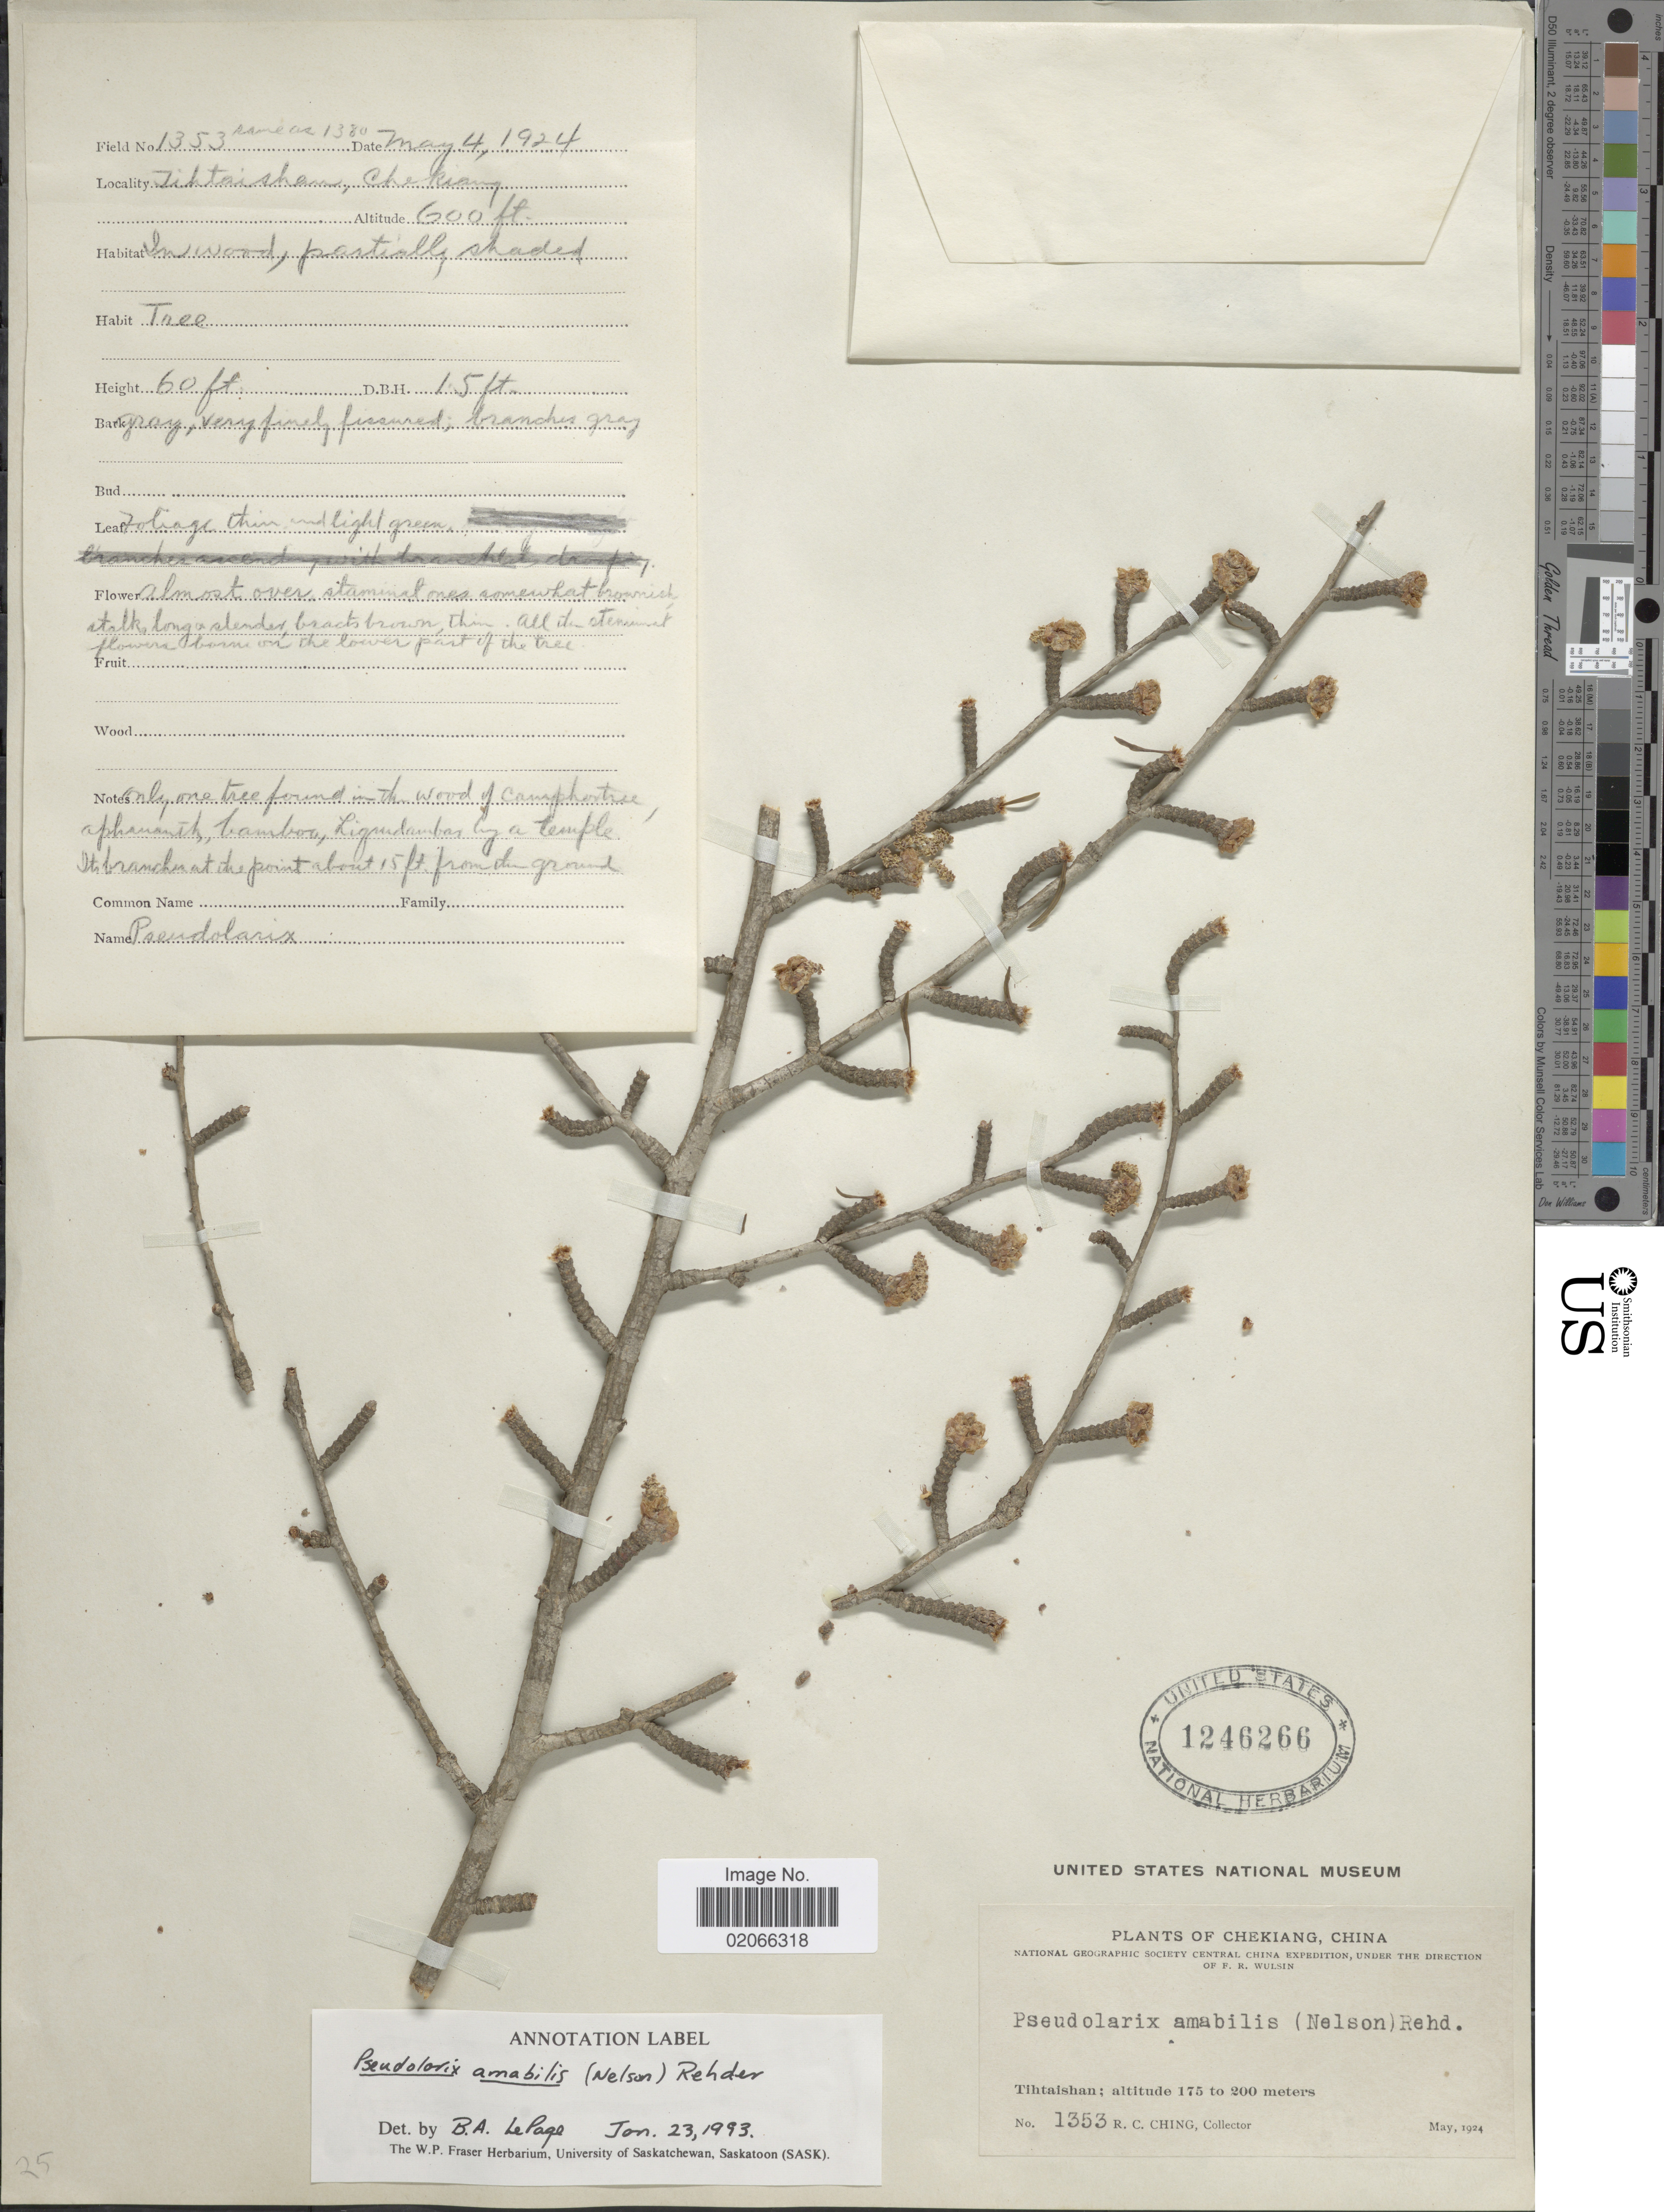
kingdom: Plantae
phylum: Tracheophyta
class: Pinopsida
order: Pinales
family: Pinaceae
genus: Pseudolarix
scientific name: Pseudolarix amabilis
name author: Rehder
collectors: R. C. Ching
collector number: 1353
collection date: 1924-05-04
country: China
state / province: Zhejiang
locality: Tiktaishan, Chekiang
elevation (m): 183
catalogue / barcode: US 1246266